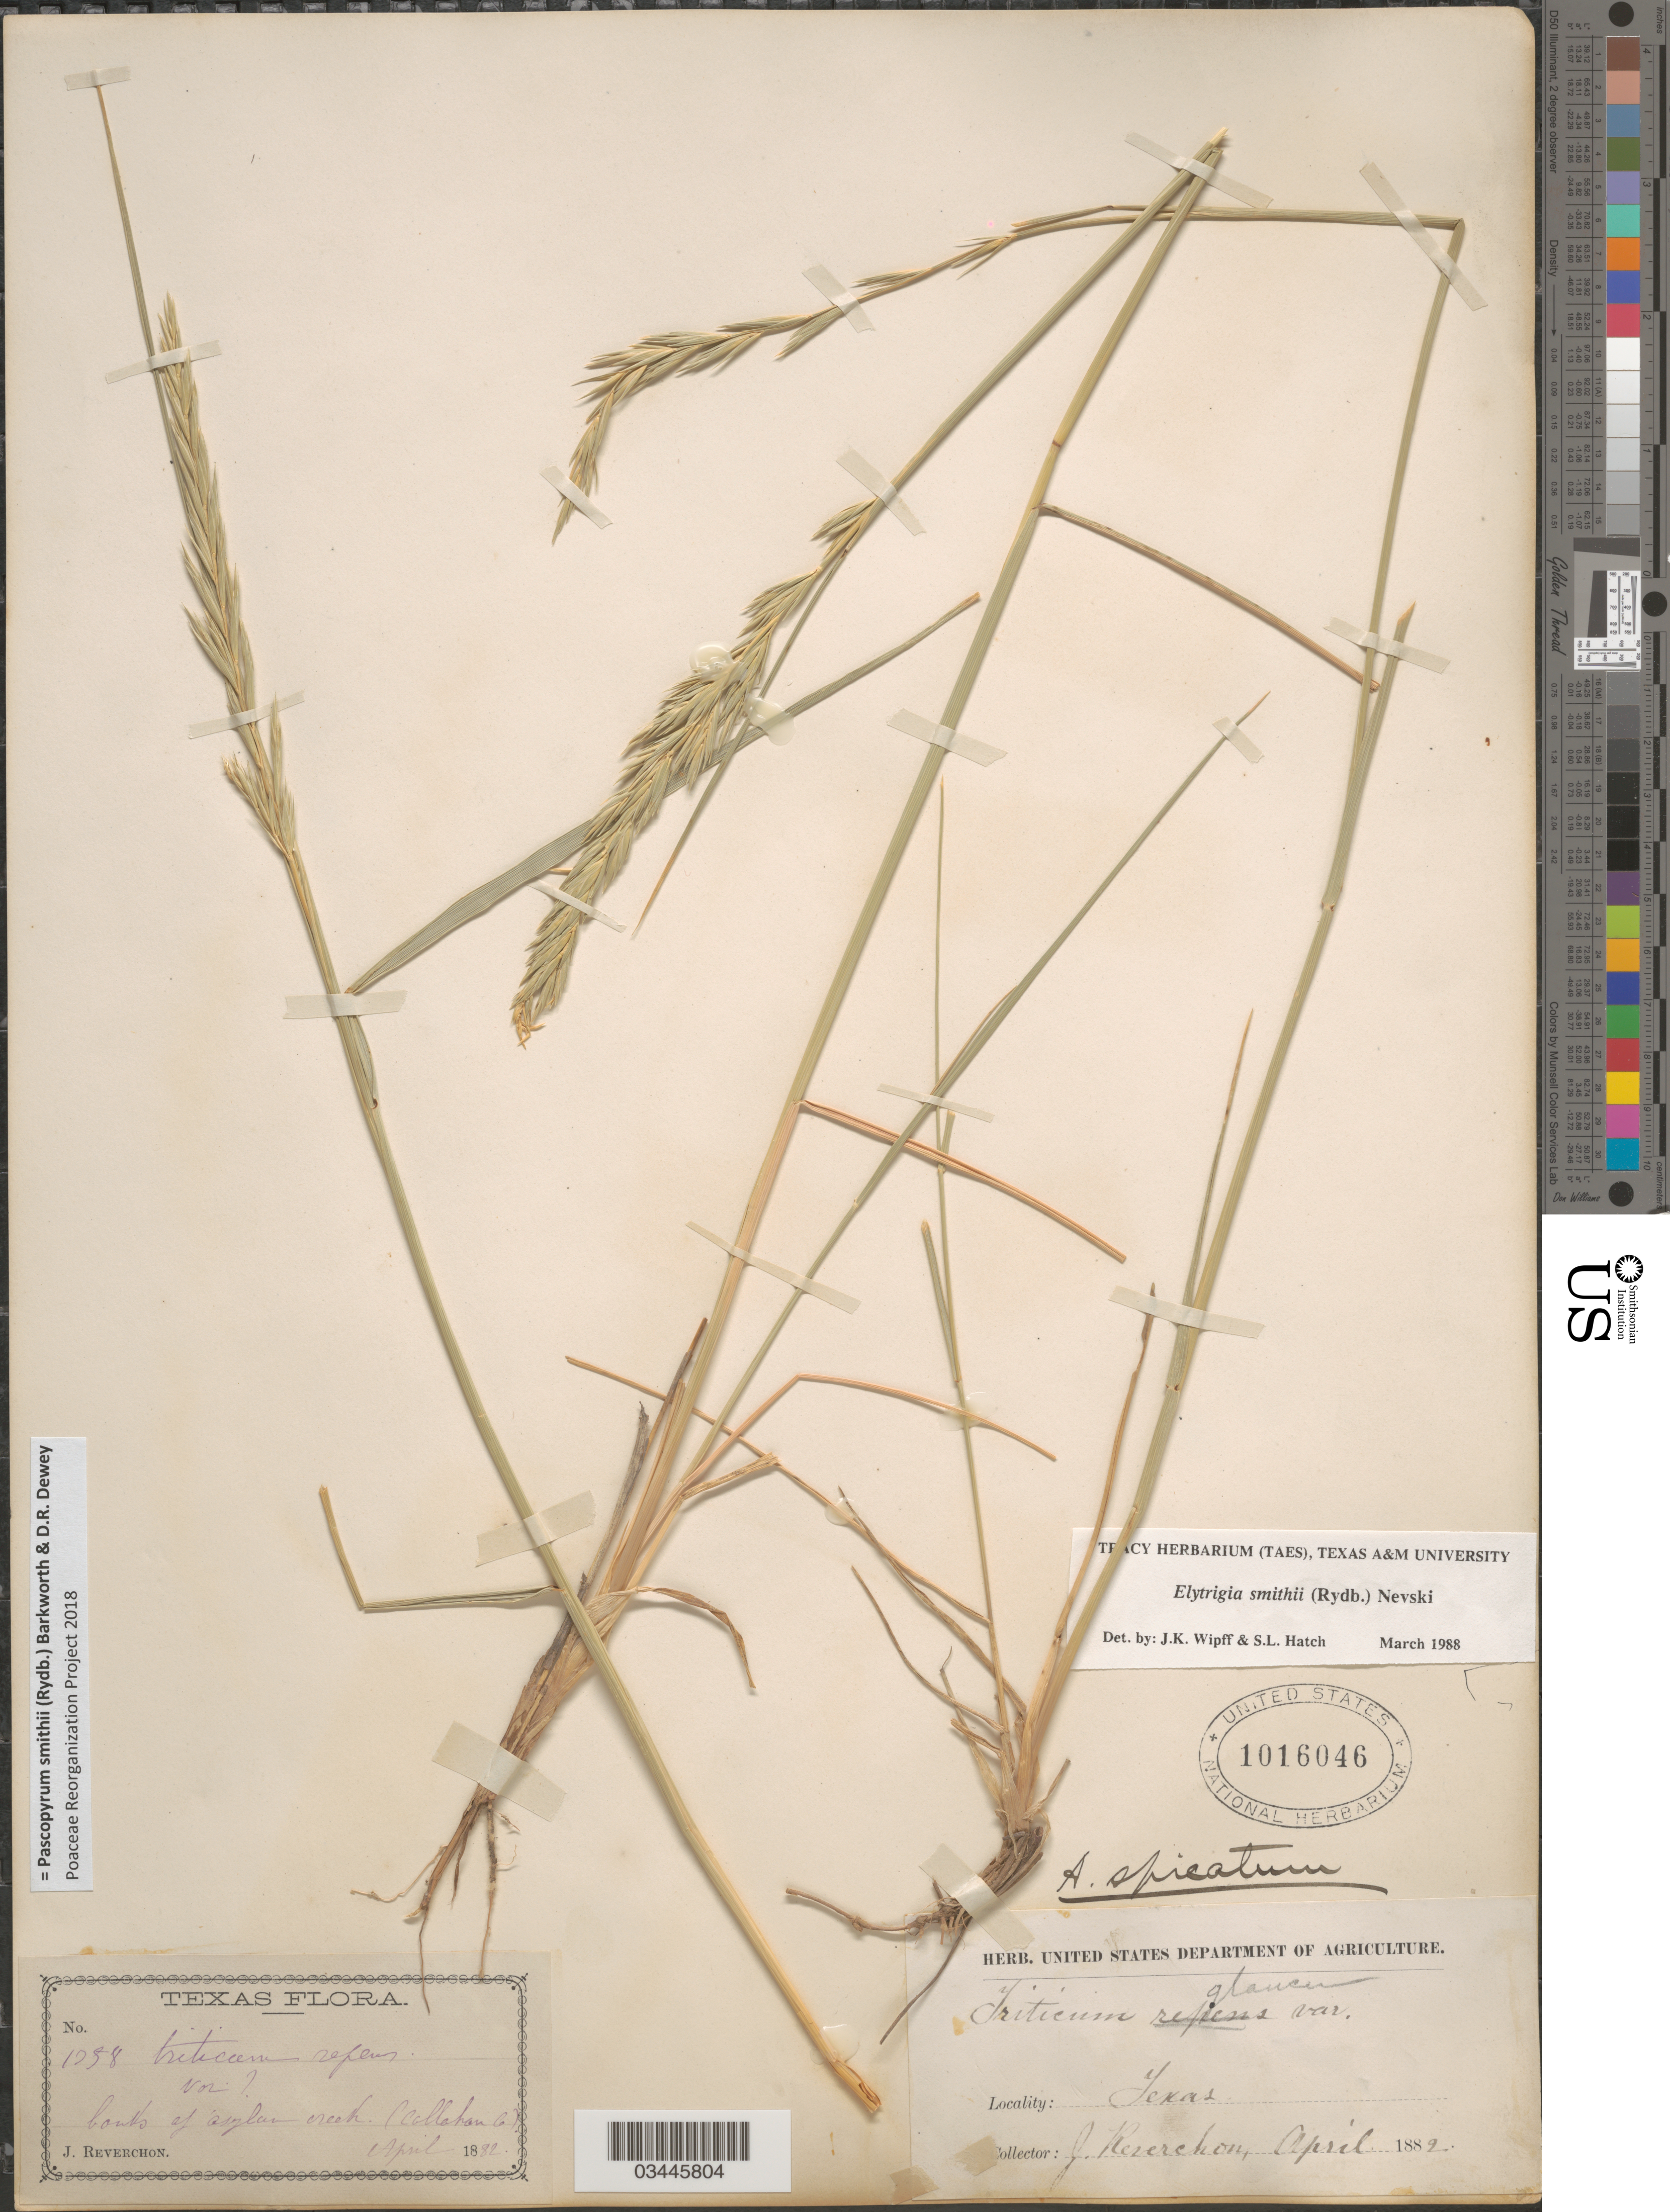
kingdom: Plantae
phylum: Tracheophyta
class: Liliopsida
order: Poales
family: Poaceae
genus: Pascopyrum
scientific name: Pascopyrum smithii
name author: (Rydb.) Barkworth & Dewey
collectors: J. Reverchon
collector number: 1258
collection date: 1882-04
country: United States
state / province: Texas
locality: Banks of asylum creek. (Callahan Co.).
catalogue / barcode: US 1016046